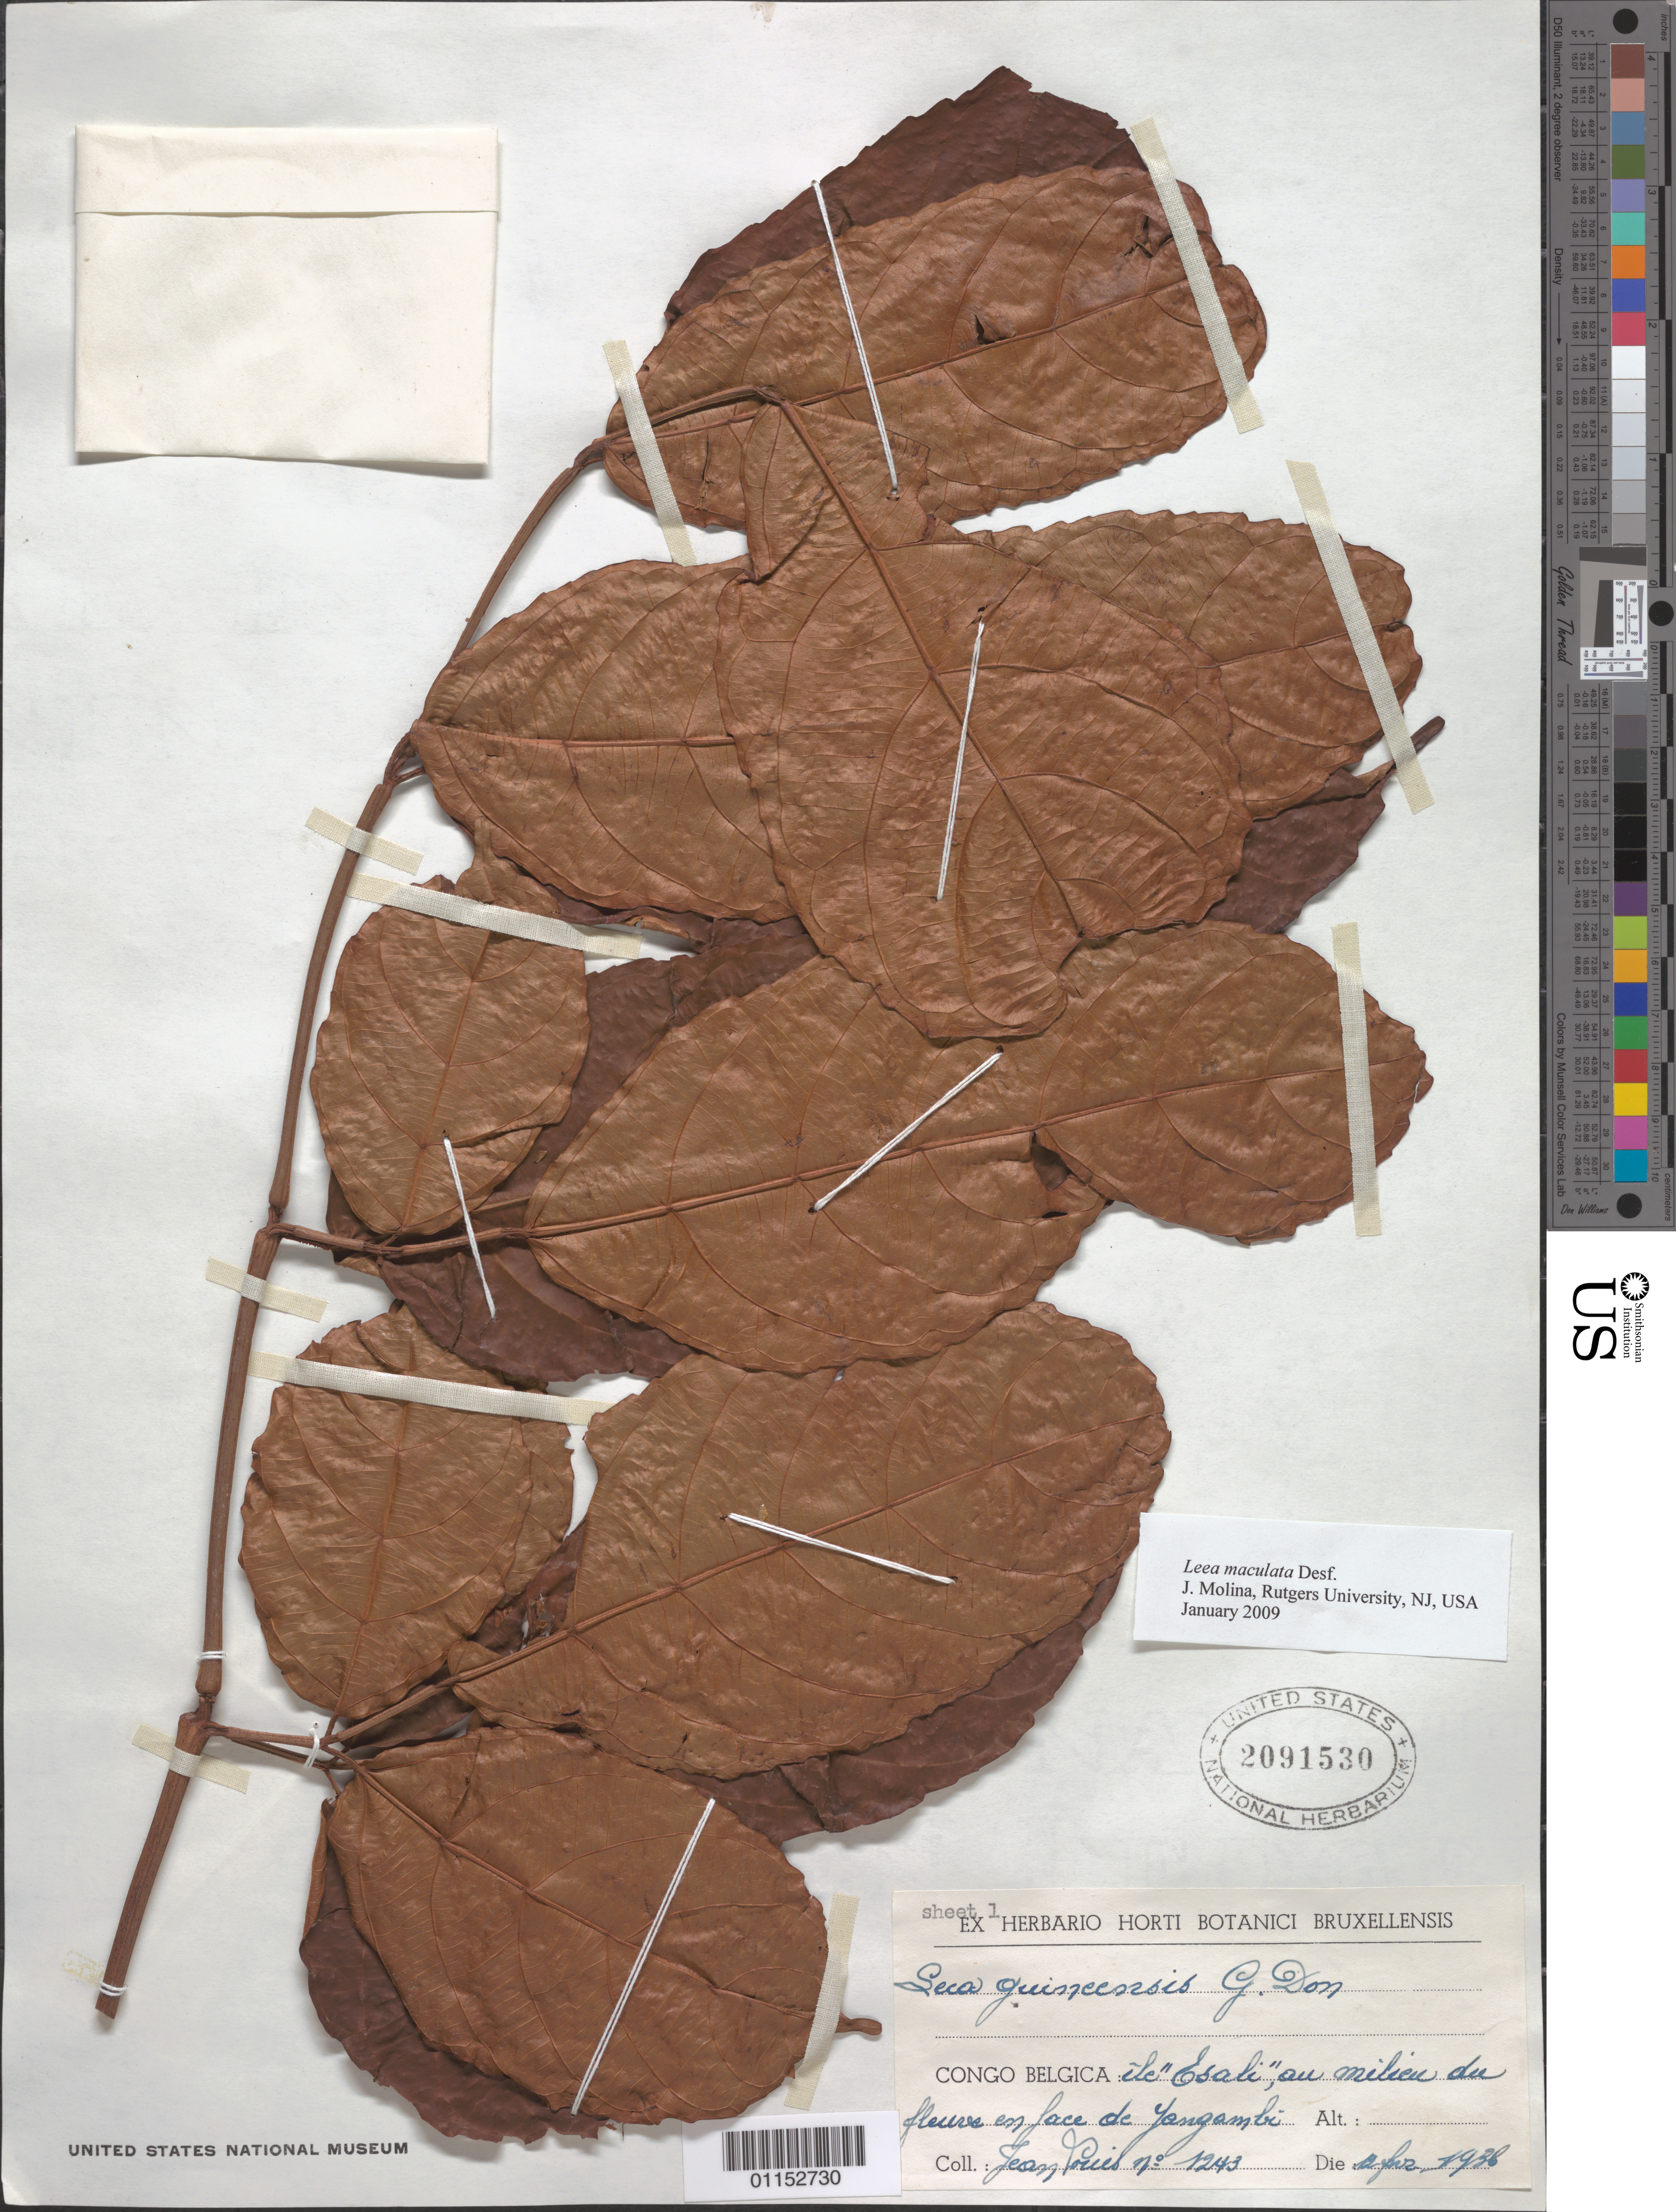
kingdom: Plantae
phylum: Tracheophyta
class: Magnoliopsida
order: Vitales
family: Vitaceae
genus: Leea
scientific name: Leea maculata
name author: Desf.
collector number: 1243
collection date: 1936-02-12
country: Congo, Democratic Republic of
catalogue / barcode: US 2091530